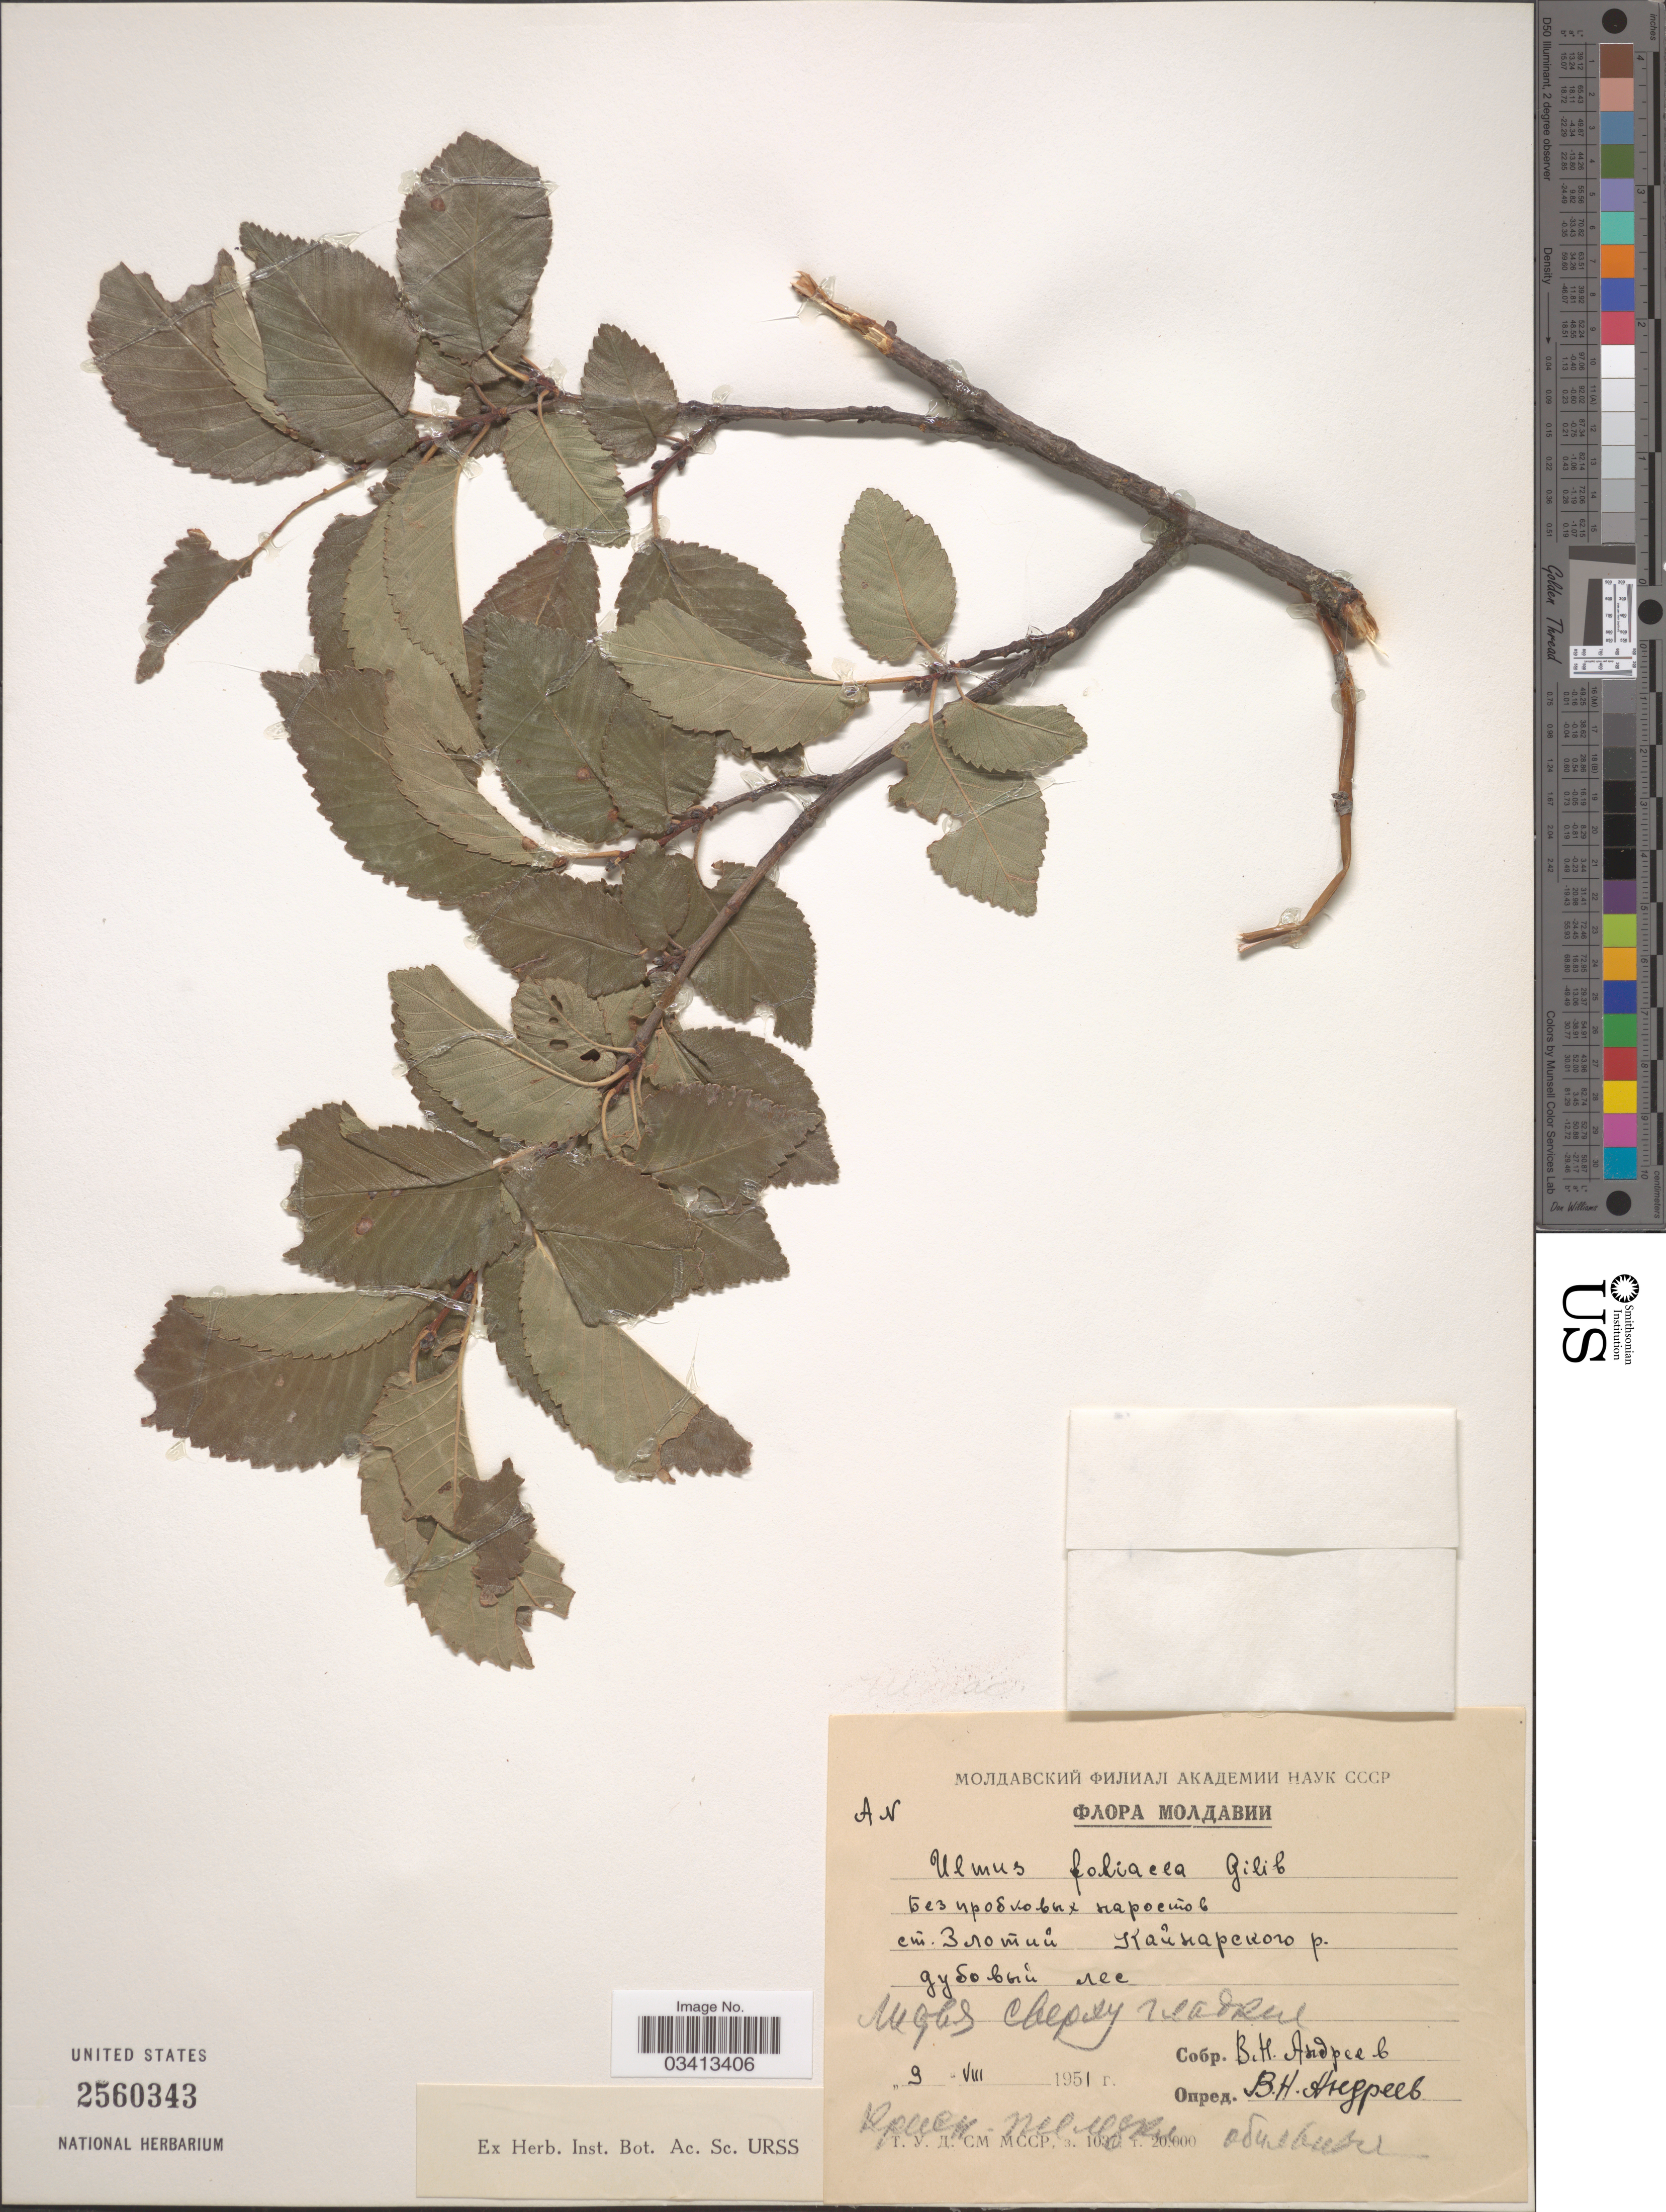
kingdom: Plantae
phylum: Tracheophyta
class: Magnoliopsida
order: Rosales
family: Ulmaceae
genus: Ulmus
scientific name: Ulmus foliacea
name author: Gilib. ex C.K. Schneid.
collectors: V. Andreev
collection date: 1951-08-09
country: Moldova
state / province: Cimislia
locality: Railroad Station Zloti.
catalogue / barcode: US 2560343